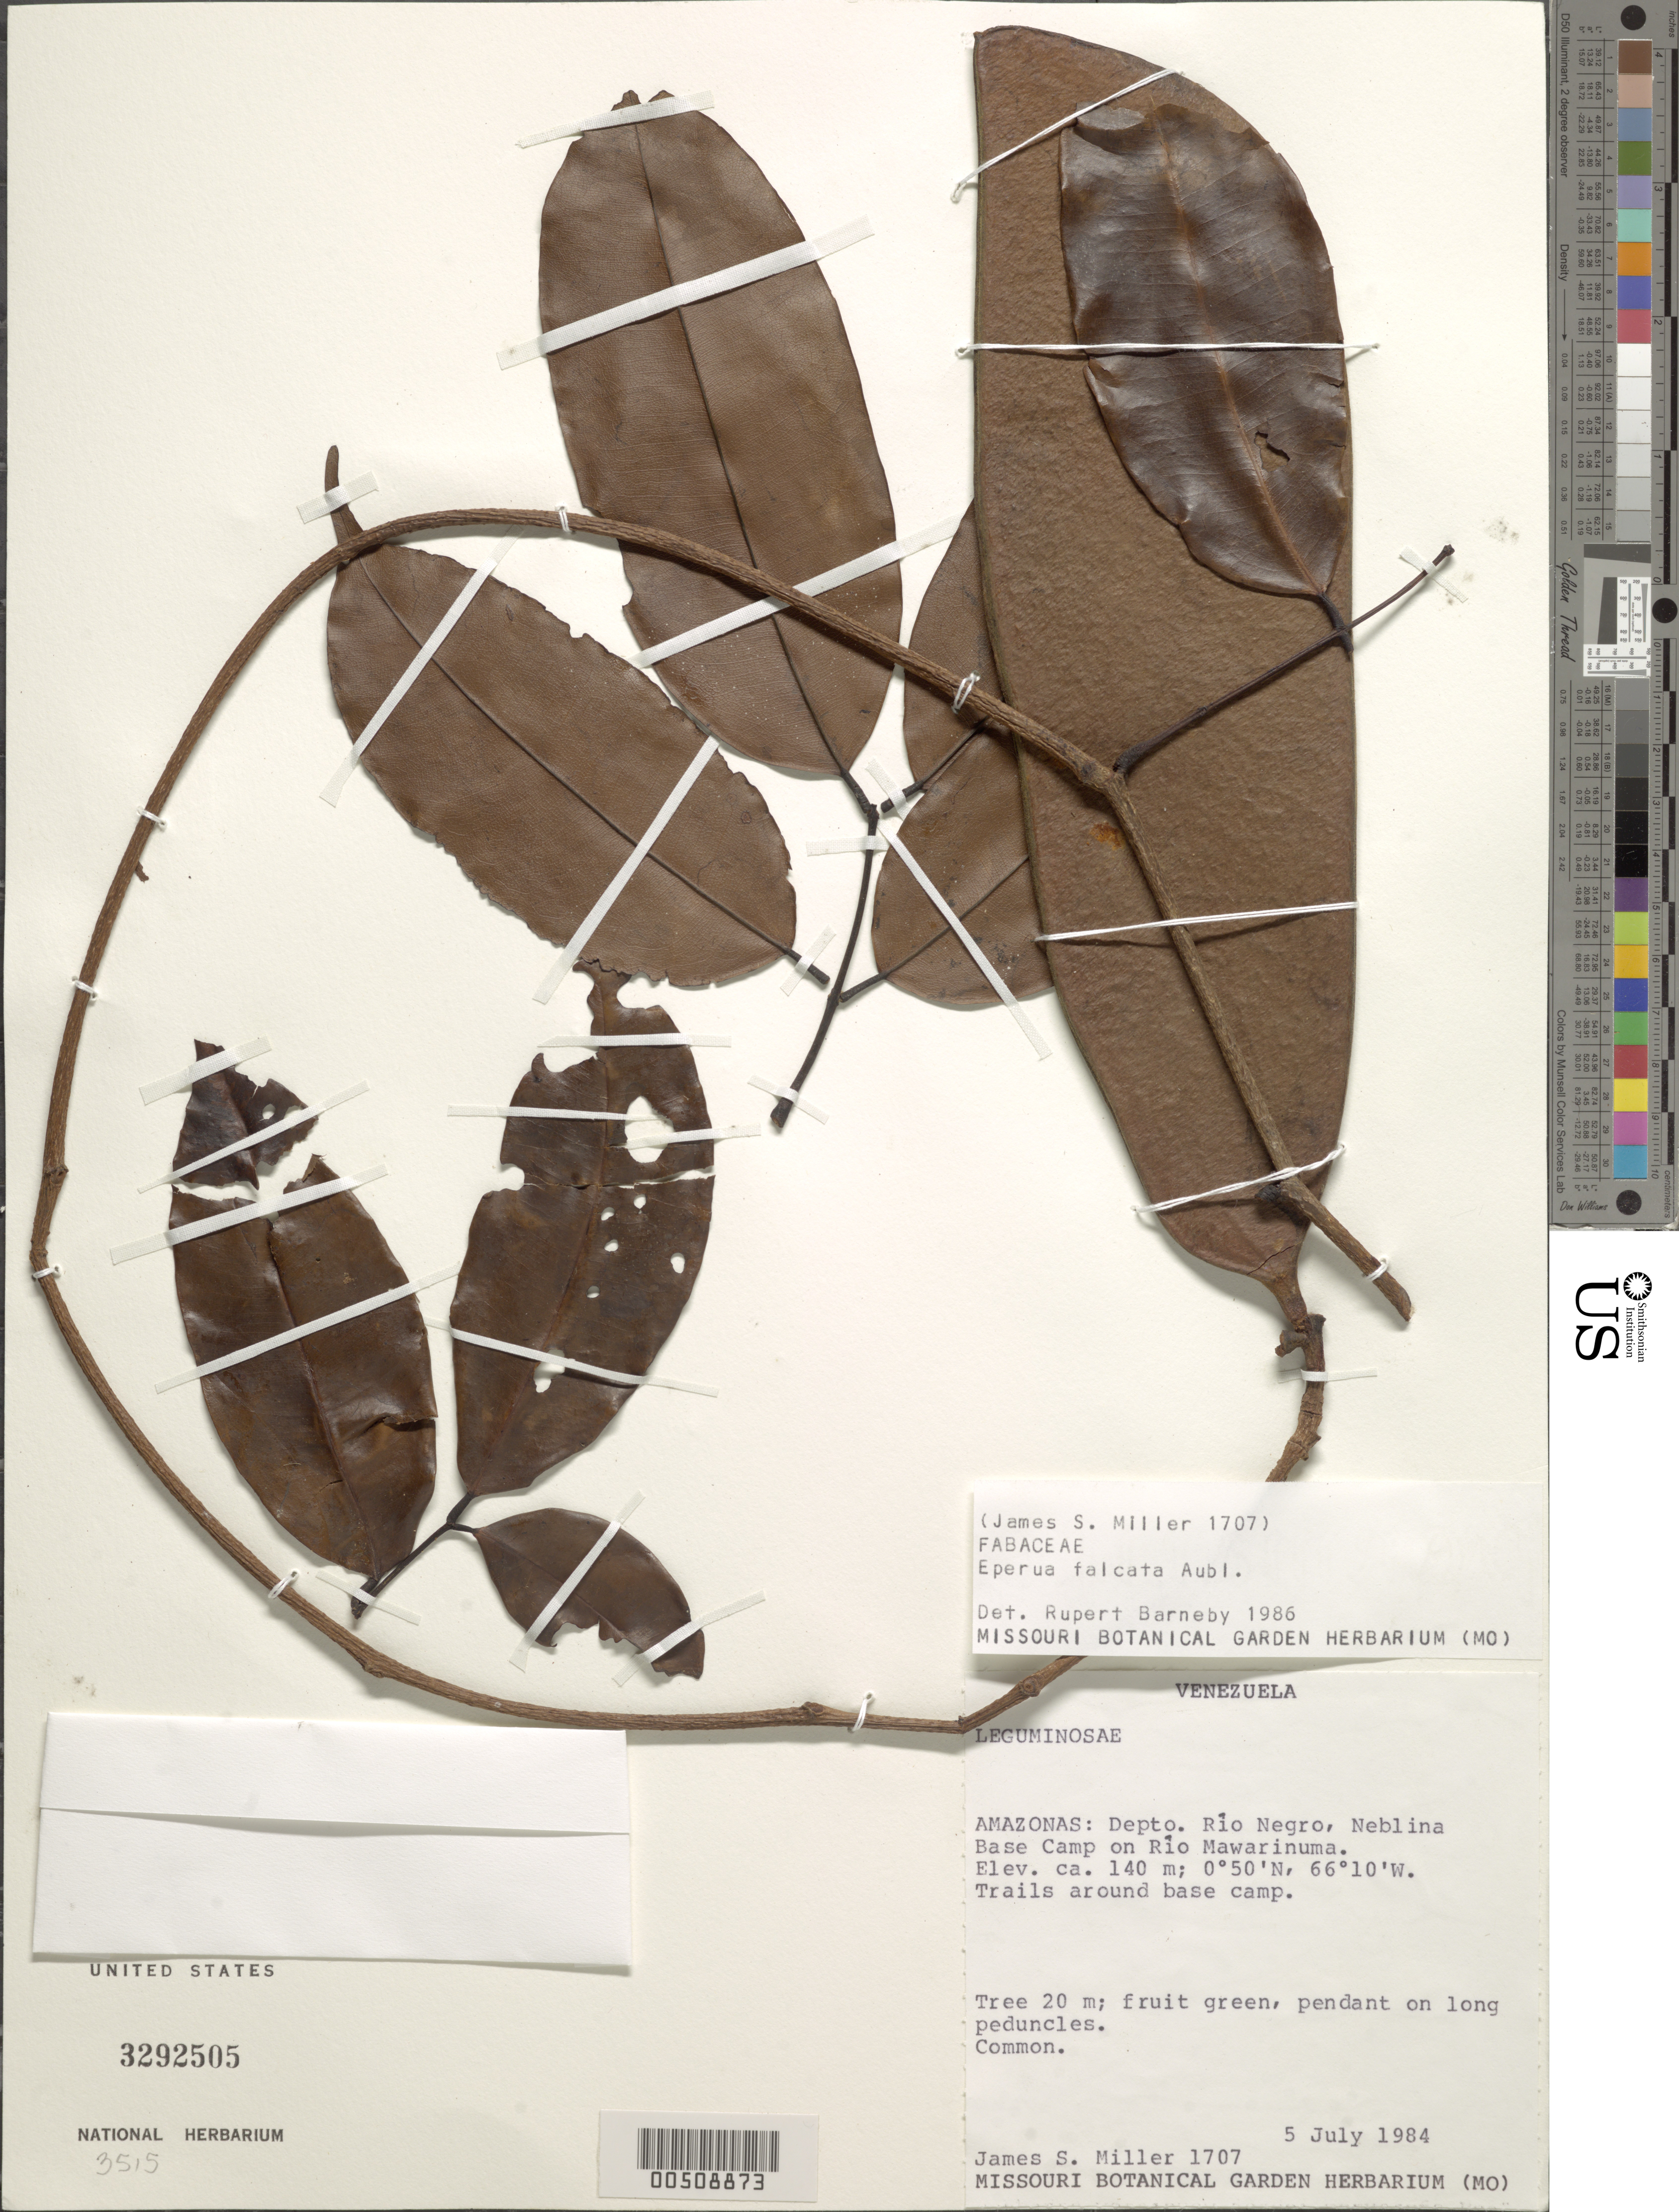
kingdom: Plantae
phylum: Tracheophyta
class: Magnoliopsida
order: Fabales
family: Fabaceae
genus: Eperua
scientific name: Eperua leucantha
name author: Benth.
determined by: Fortes, E. A.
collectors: J. S. Miller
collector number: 1707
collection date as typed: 05 Jul 1984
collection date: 1984-07-05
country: Venezuela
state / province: Amazonas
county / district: Rio Negro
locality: Neblina base camp on rio mawarinuma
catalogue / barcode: US 3292505